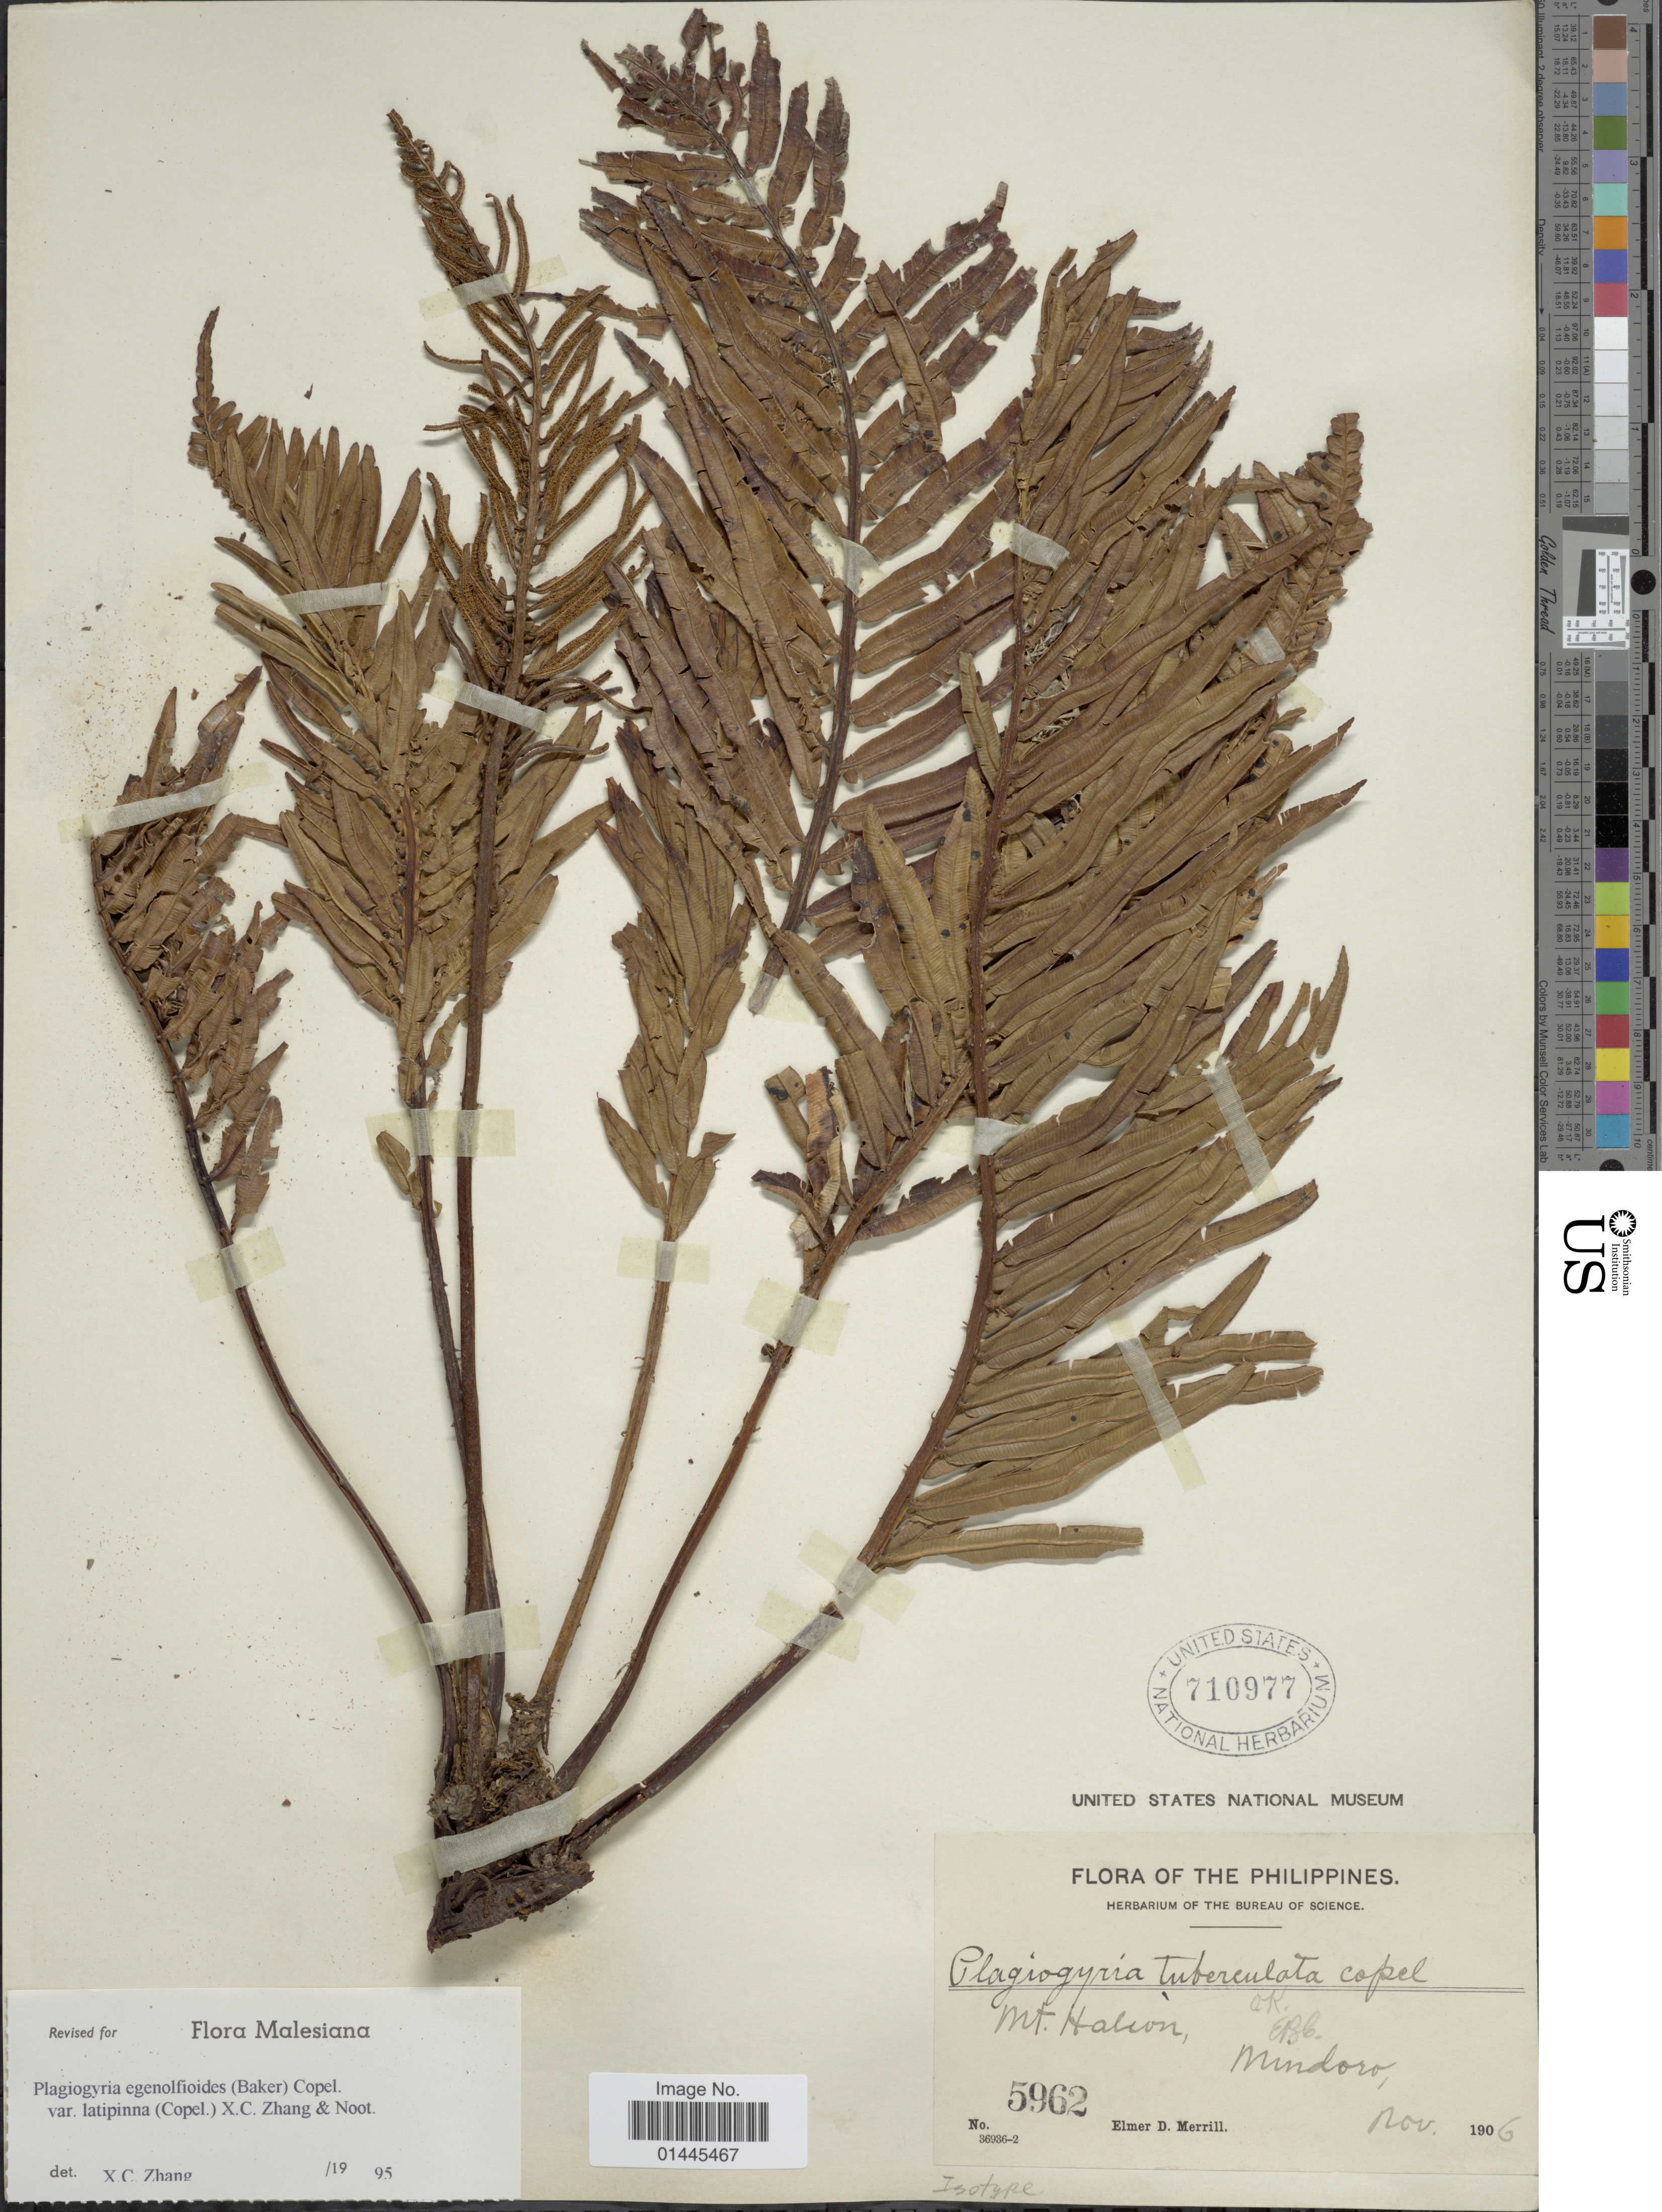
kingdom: Plantae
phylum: Tracheophyta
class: Polypodiopsida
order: Cyatheales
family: Plagiogyriaceae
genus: Plagiogyria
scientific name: Plagiogyria egenolfioides var. latipinna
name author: (Copel.) X.C. Zhang & Noot.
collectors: E. D. Merrill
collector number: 5962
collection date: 1906-11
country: Philippines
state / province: Mimaropa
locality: Mt. Halcon, Mindoro.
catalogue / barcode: US 710977